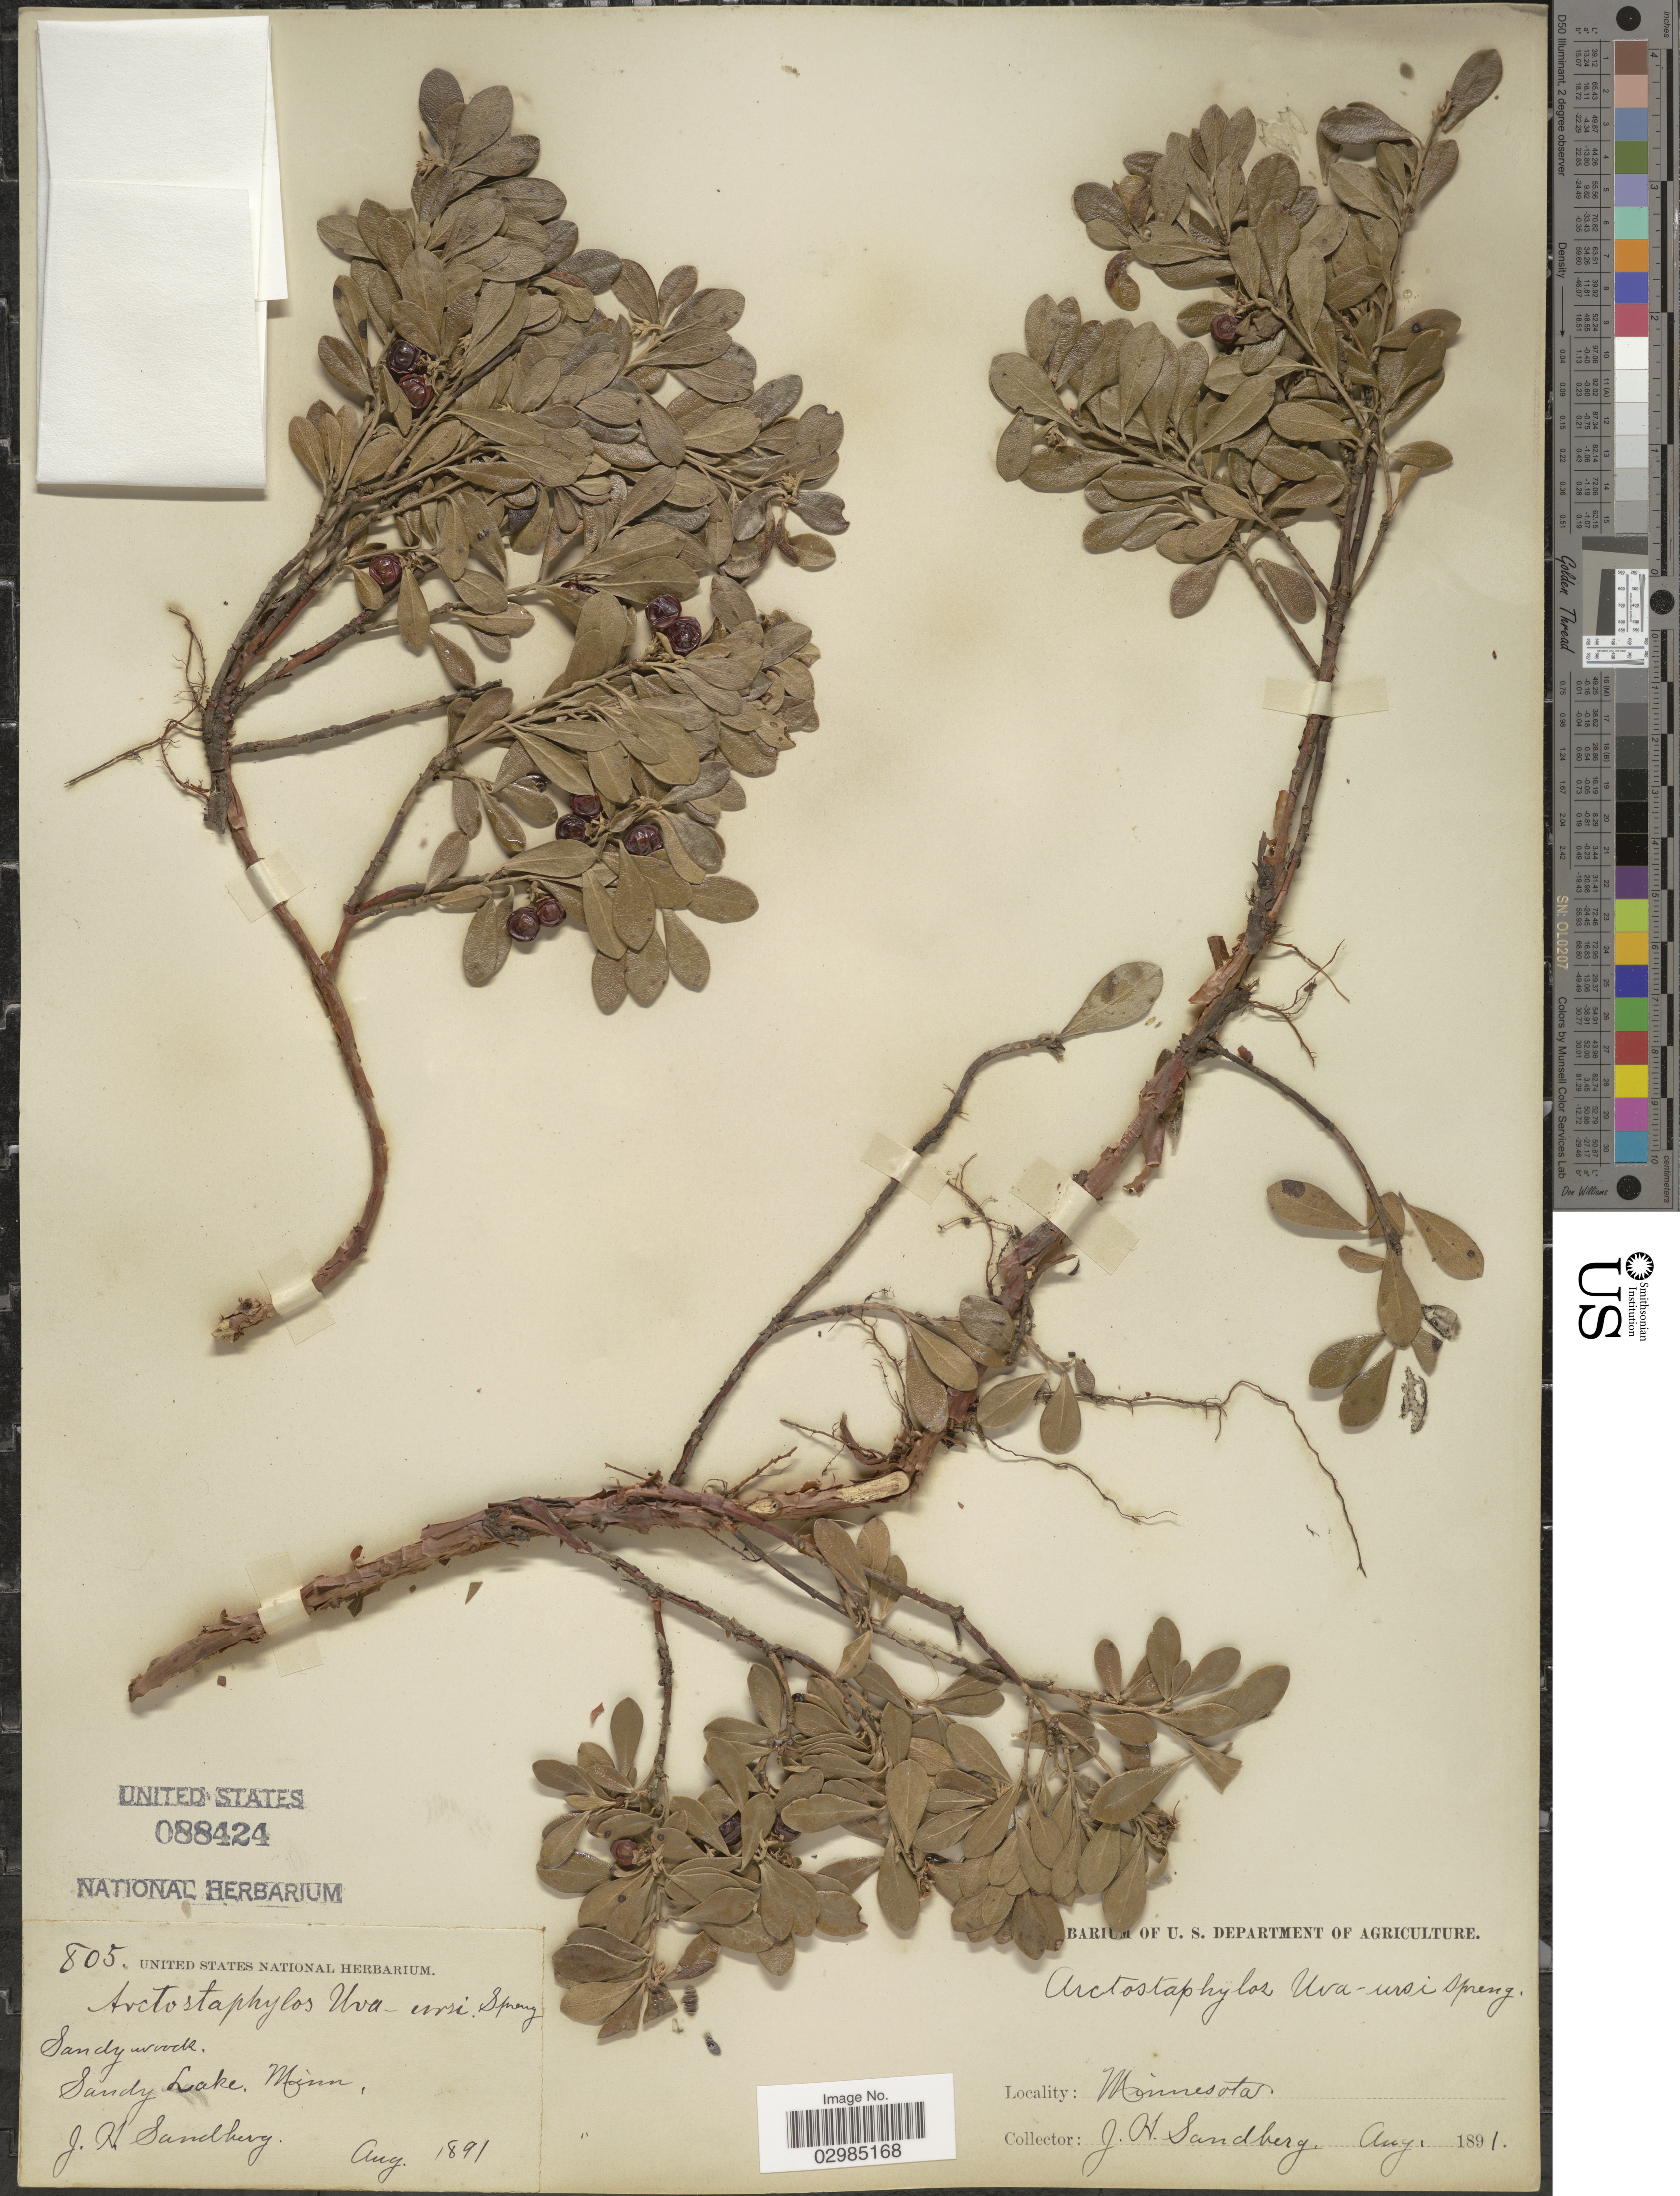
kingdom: Plantae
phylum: Tracheophyta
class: Magnoliopsida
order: Ericales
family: Ericaceae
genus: Arctostaphylos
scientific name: Arctostaphylos uva-ursi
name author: (L.) Spreng.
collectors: J. H. Sandberg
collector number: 805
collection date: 1891-08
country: United States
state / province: Minnesota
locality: Sandy Lake.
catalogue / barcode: US 88424